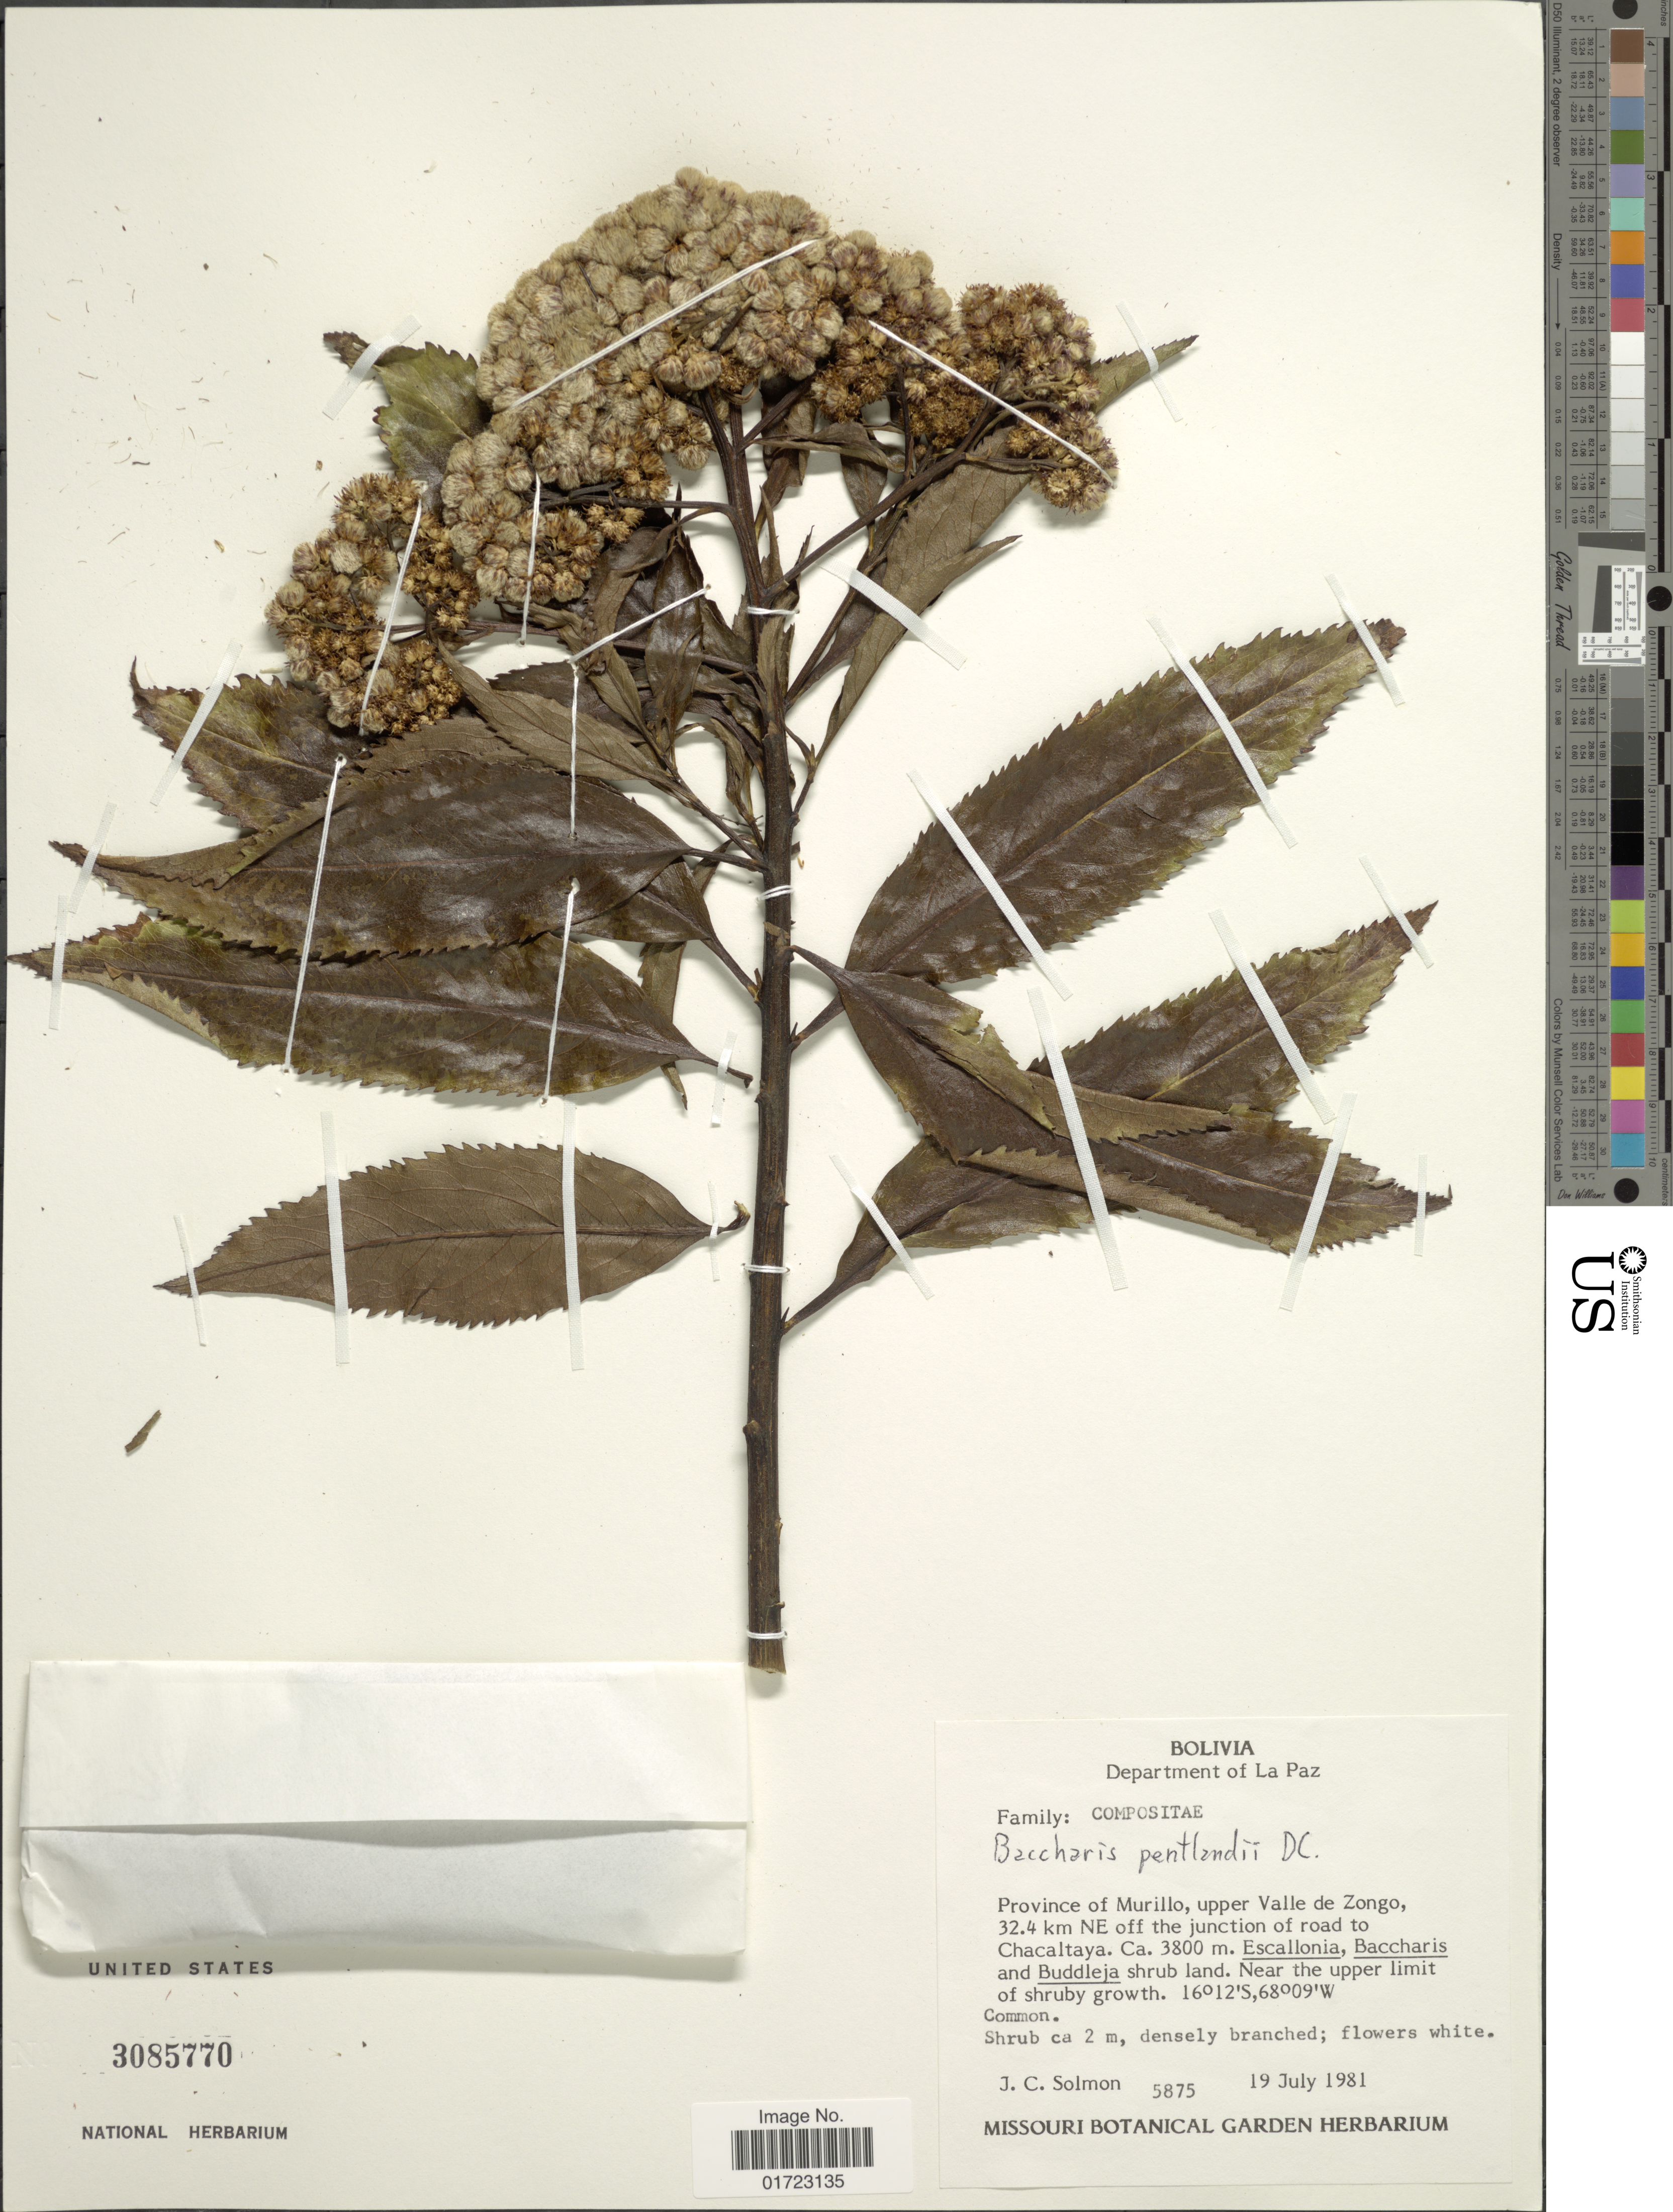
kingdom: Plantae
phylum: Tracheophyta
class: Magnoliopsida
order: Asterales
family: Asteraceae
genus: Baccharis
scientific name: Baccharis pentlandii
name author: DC.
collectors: J. C. Solomon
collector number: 5875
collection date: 1981-07-19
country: Bolivia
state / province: La Paz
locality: Prov. Murillo, uper Valle de Zongo, 32.4 km NE of the junction of road to Chacaltaya.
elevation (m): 3800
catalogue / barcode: US 3085770